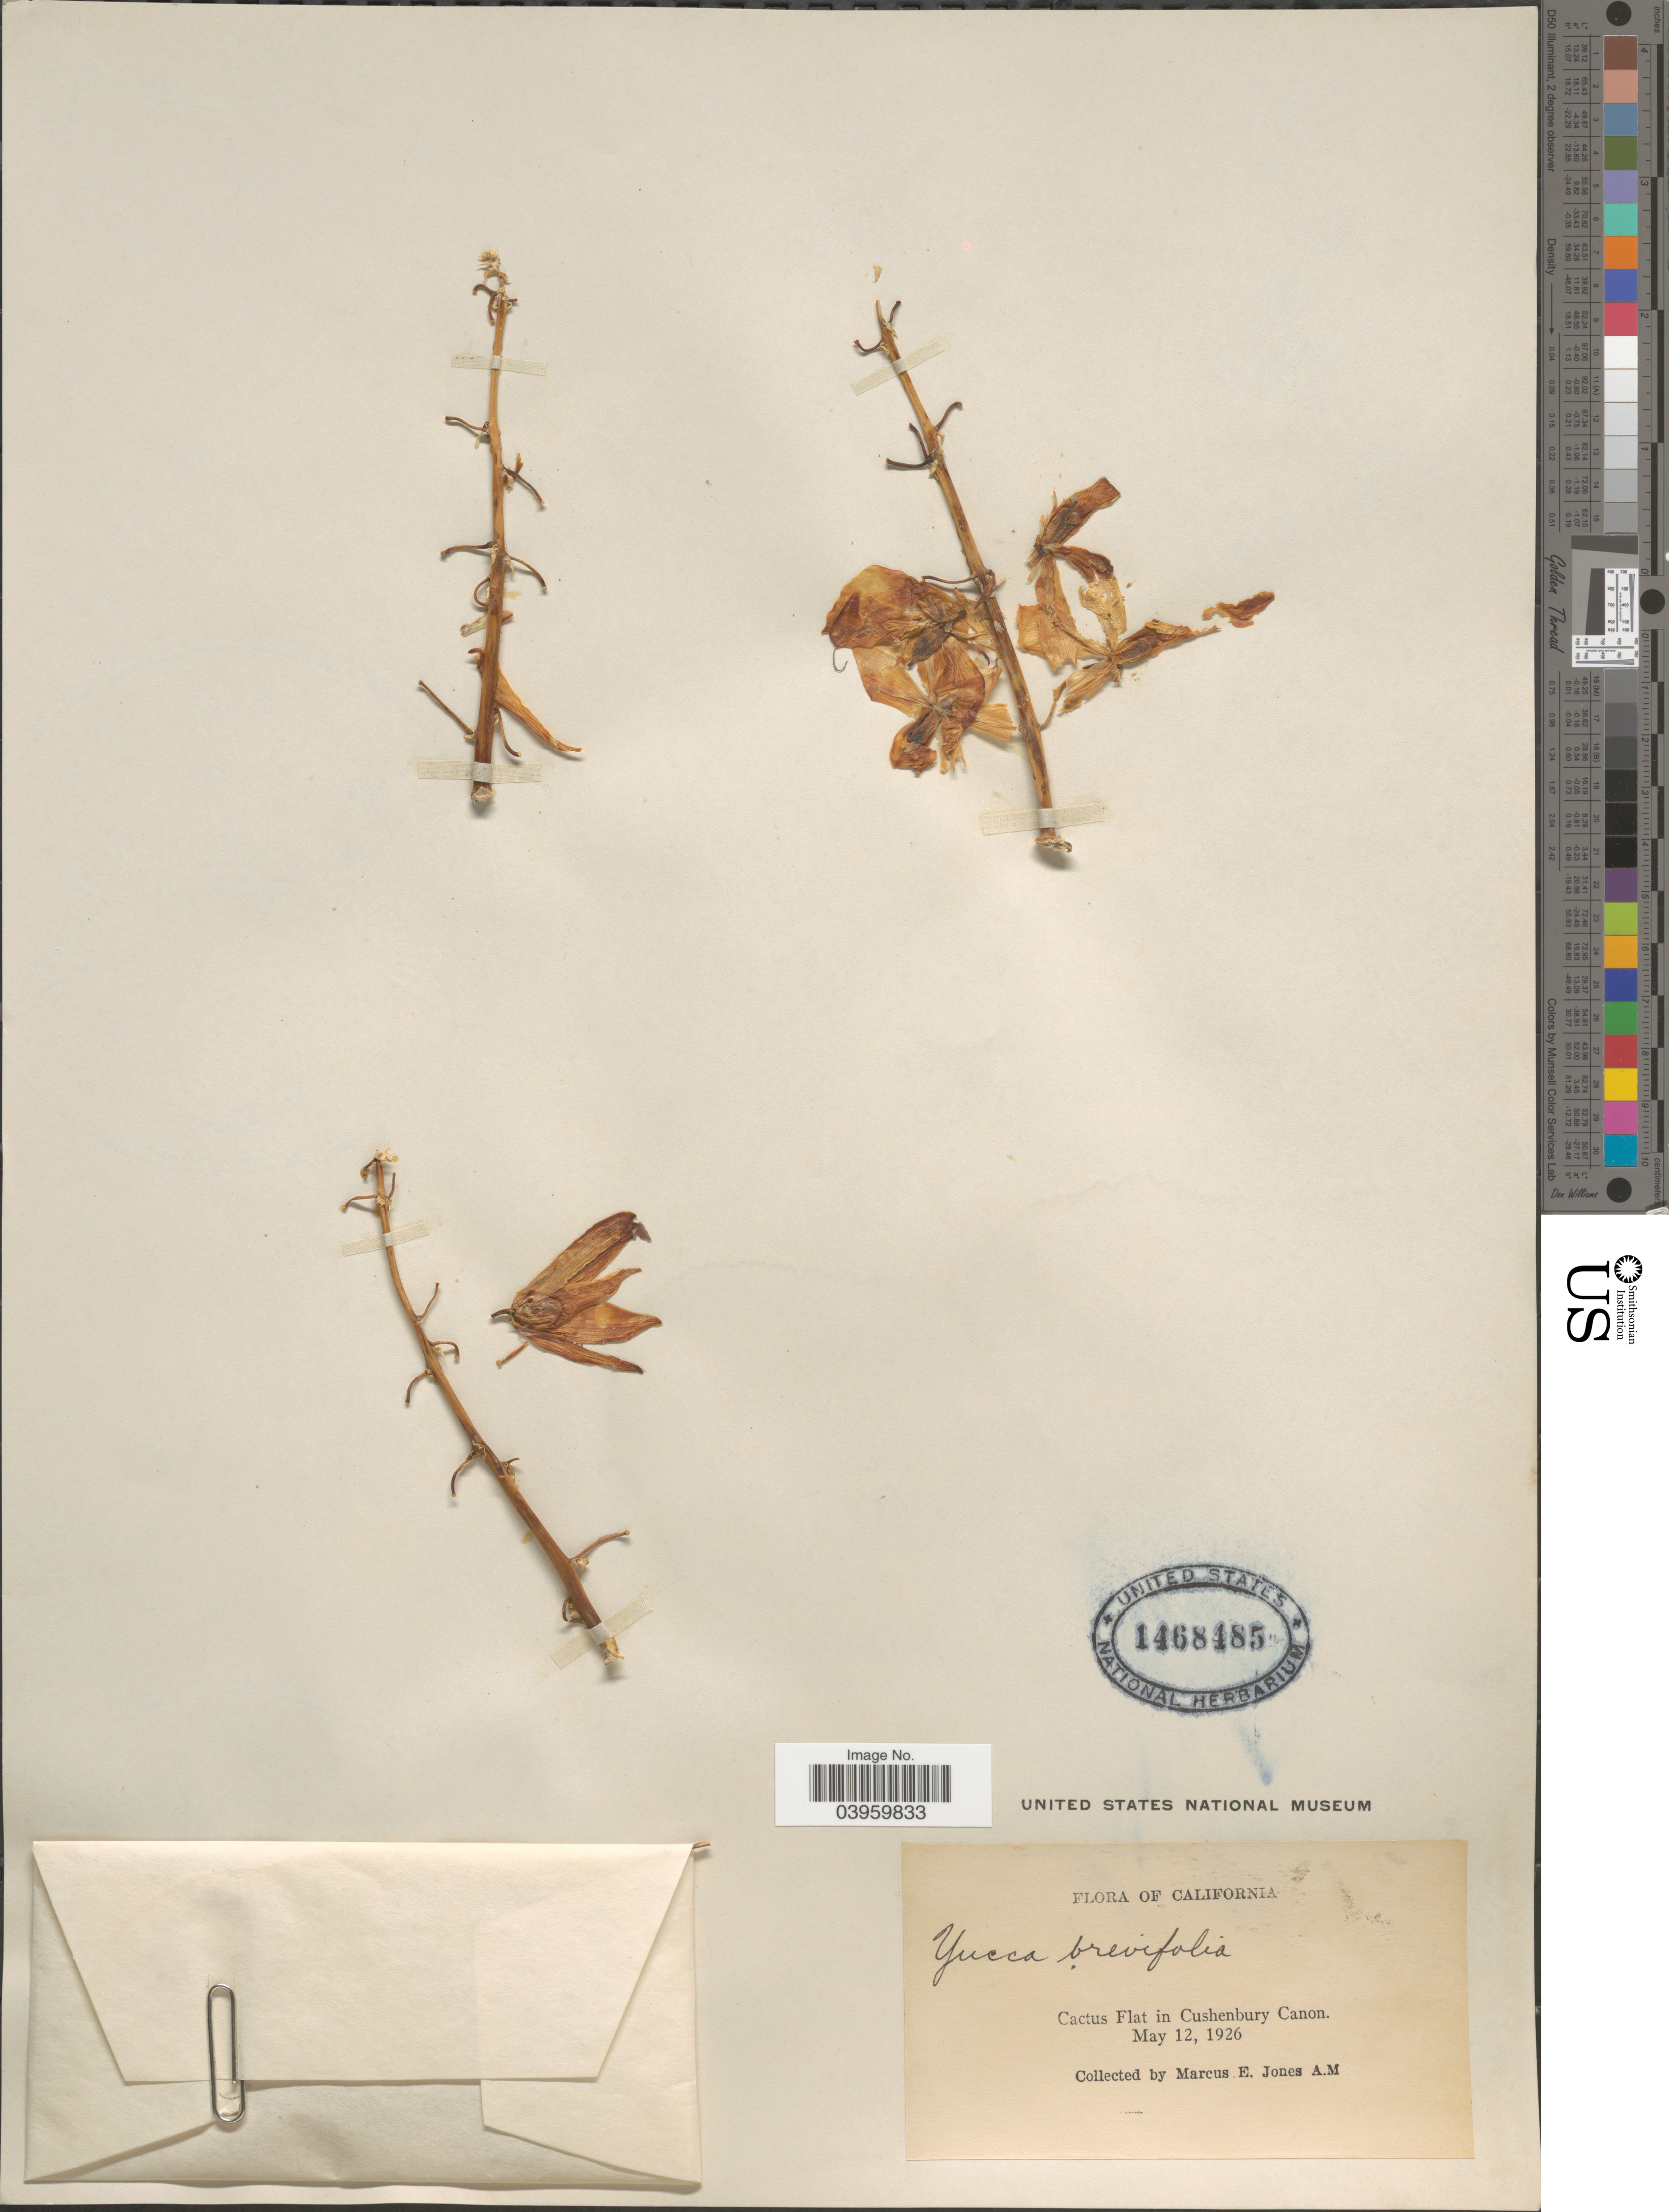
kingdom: Plantae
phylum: Tracheophyta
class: Liliopsida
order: Asparagales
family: Asparagaceae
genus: Hesperoyucca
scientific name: Hesperoyucca whipplei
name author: (Torr.) Baker ex Trel.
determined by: Salywon, A. M., (ASU)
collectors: M. E. Jones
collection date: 1926-05-12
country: United States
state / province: California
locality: Cactus Flat in Cushenbury Canon.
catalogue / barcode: US 1468485